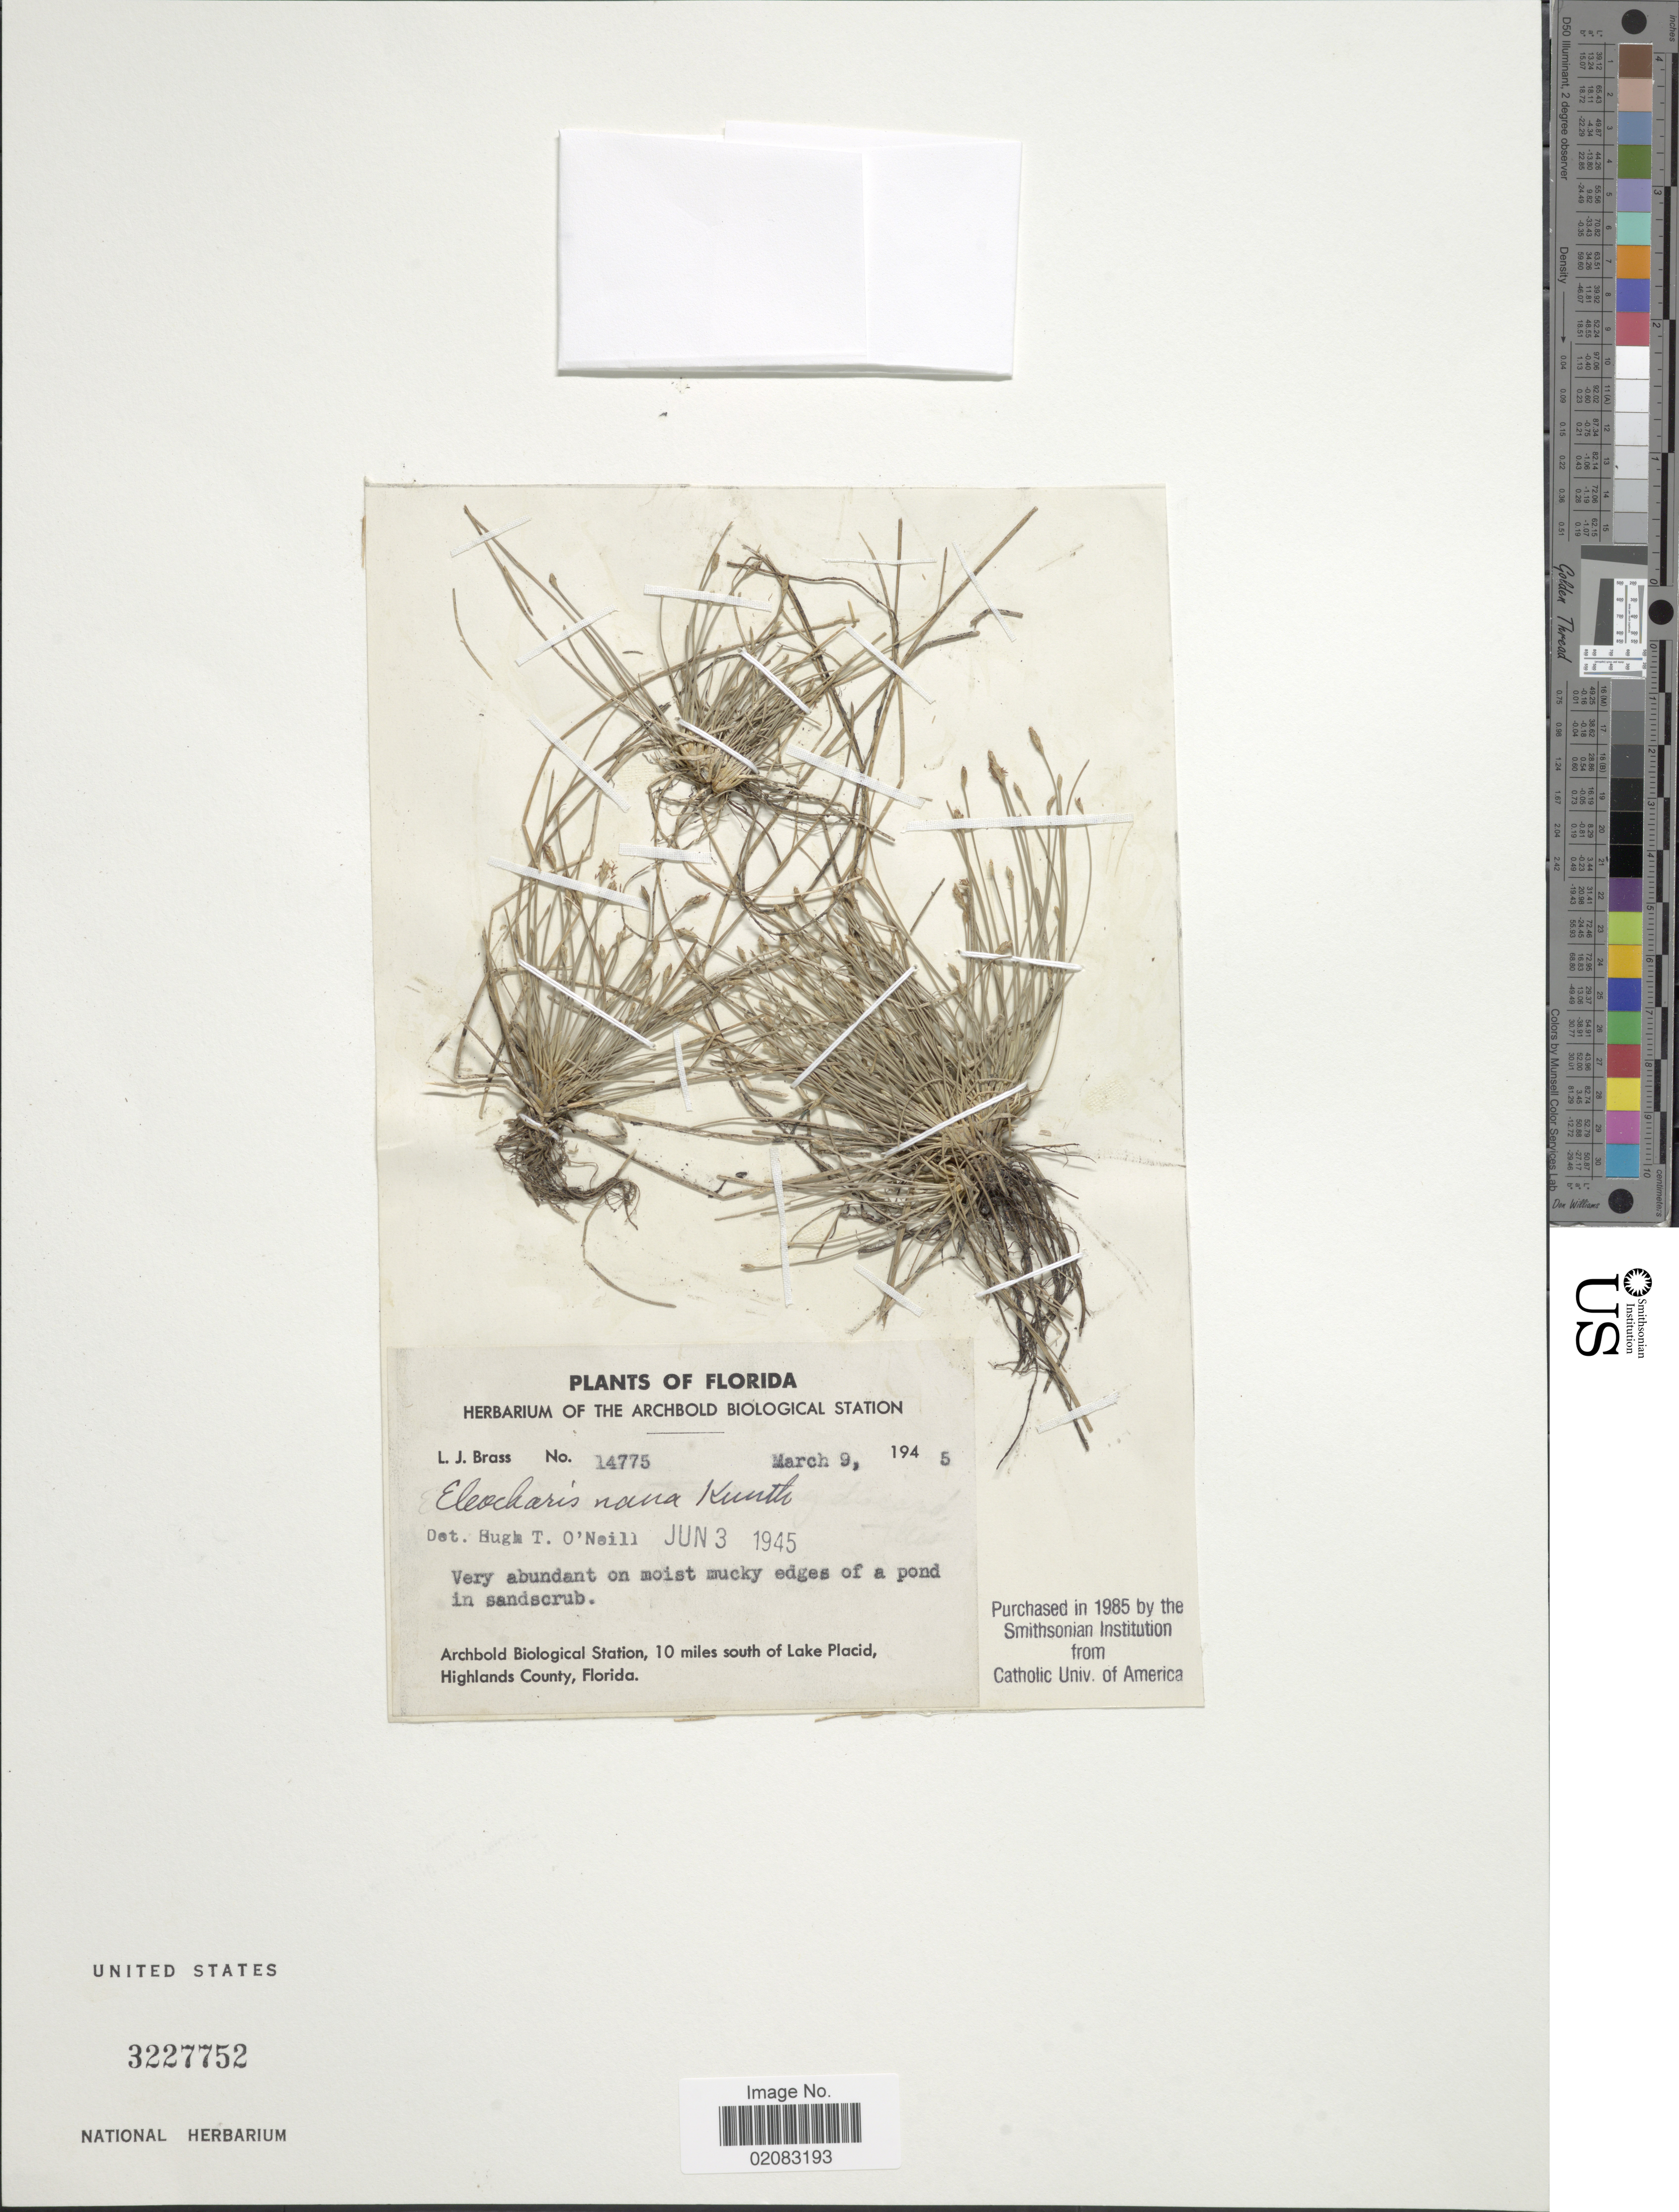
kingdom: Plantae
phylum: Tracheophyta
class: Liliopsida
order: Poales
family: Cyperaceae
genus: Eleocharis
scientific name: Eleocharis vivipara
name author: Link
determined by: Ward, Scott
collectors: L. J. Brass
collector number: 14775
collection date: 1945-03-09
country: United States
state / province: Florida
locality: Archbold Biological Station, 10 miles south of Lake Placid, Highlands County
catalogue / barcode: US 3227752